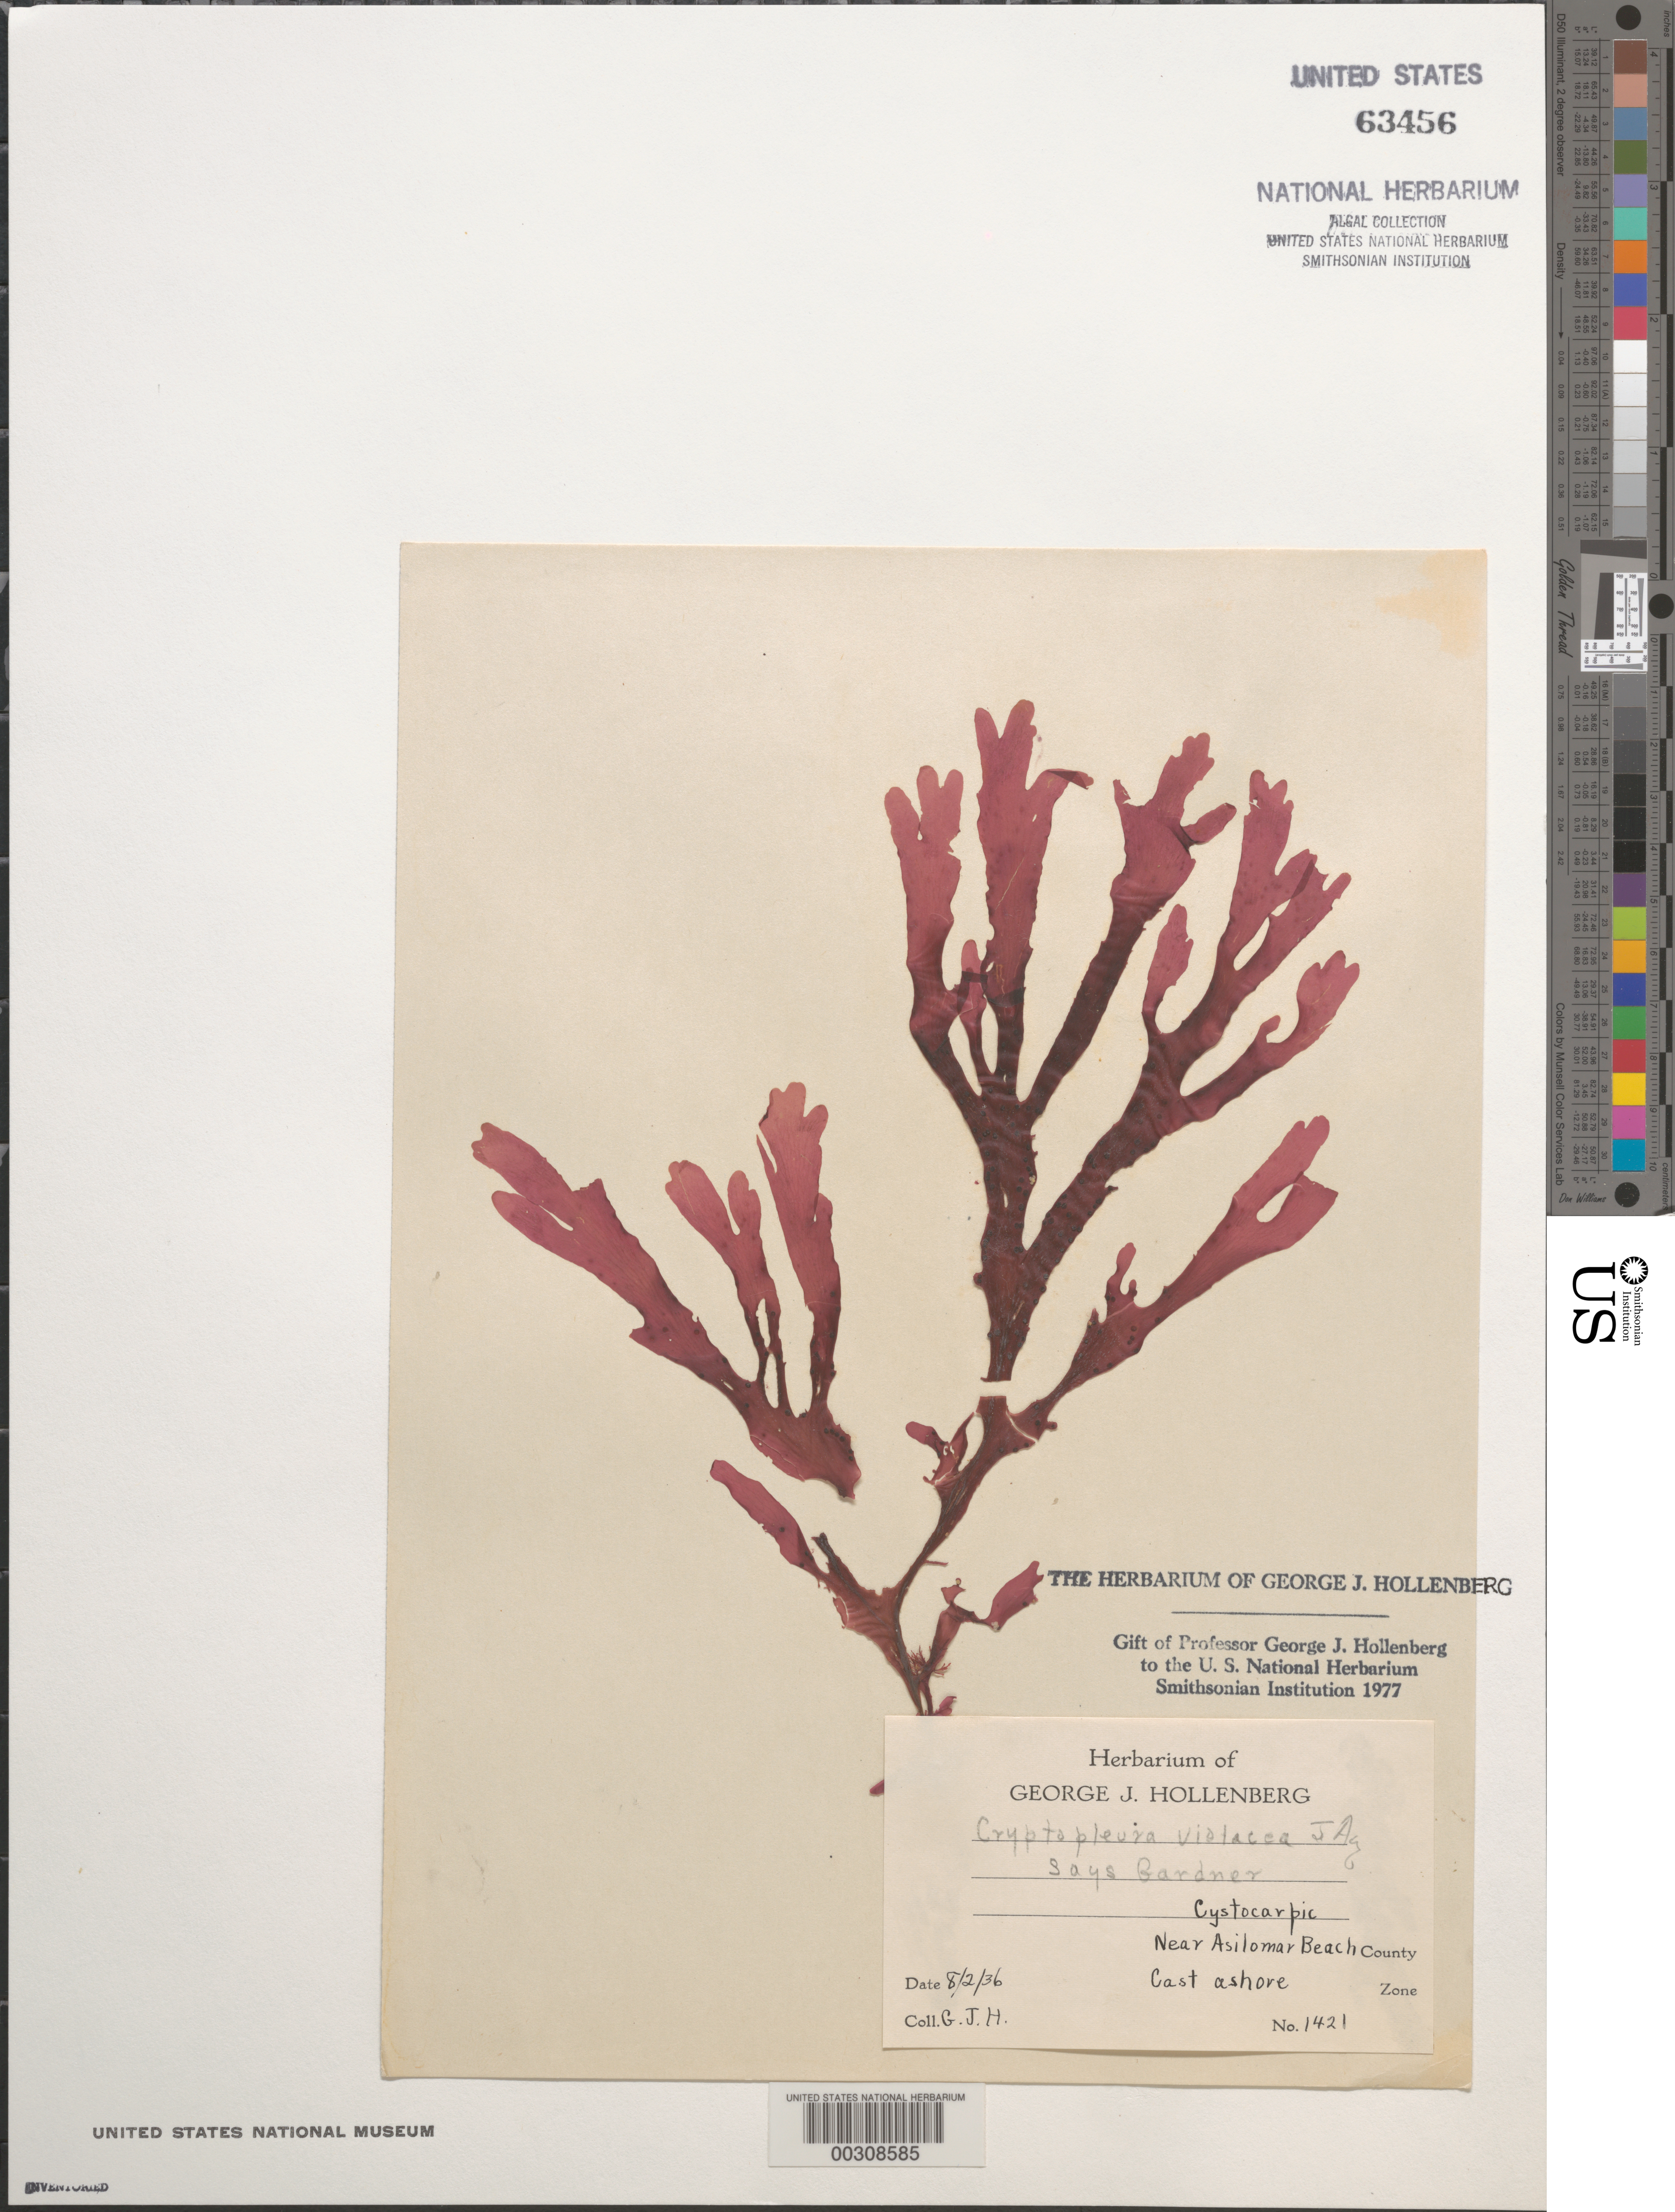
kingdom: Plantae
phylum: Rhodophyta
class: Florideophyceae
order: Ceramiales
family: Delesseriaceae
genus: Cryptopleura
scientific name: Cryptopleura violacea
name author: (J. Ag.) Kylin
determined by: Hollenberg, George J.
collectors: G. Hollenberg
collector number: GJH 1421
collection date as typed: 02 Aug 1936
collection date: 1936-08-02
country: United States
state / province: California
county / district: Monterey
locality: Near Asilomar Beach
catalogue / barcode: US 63456